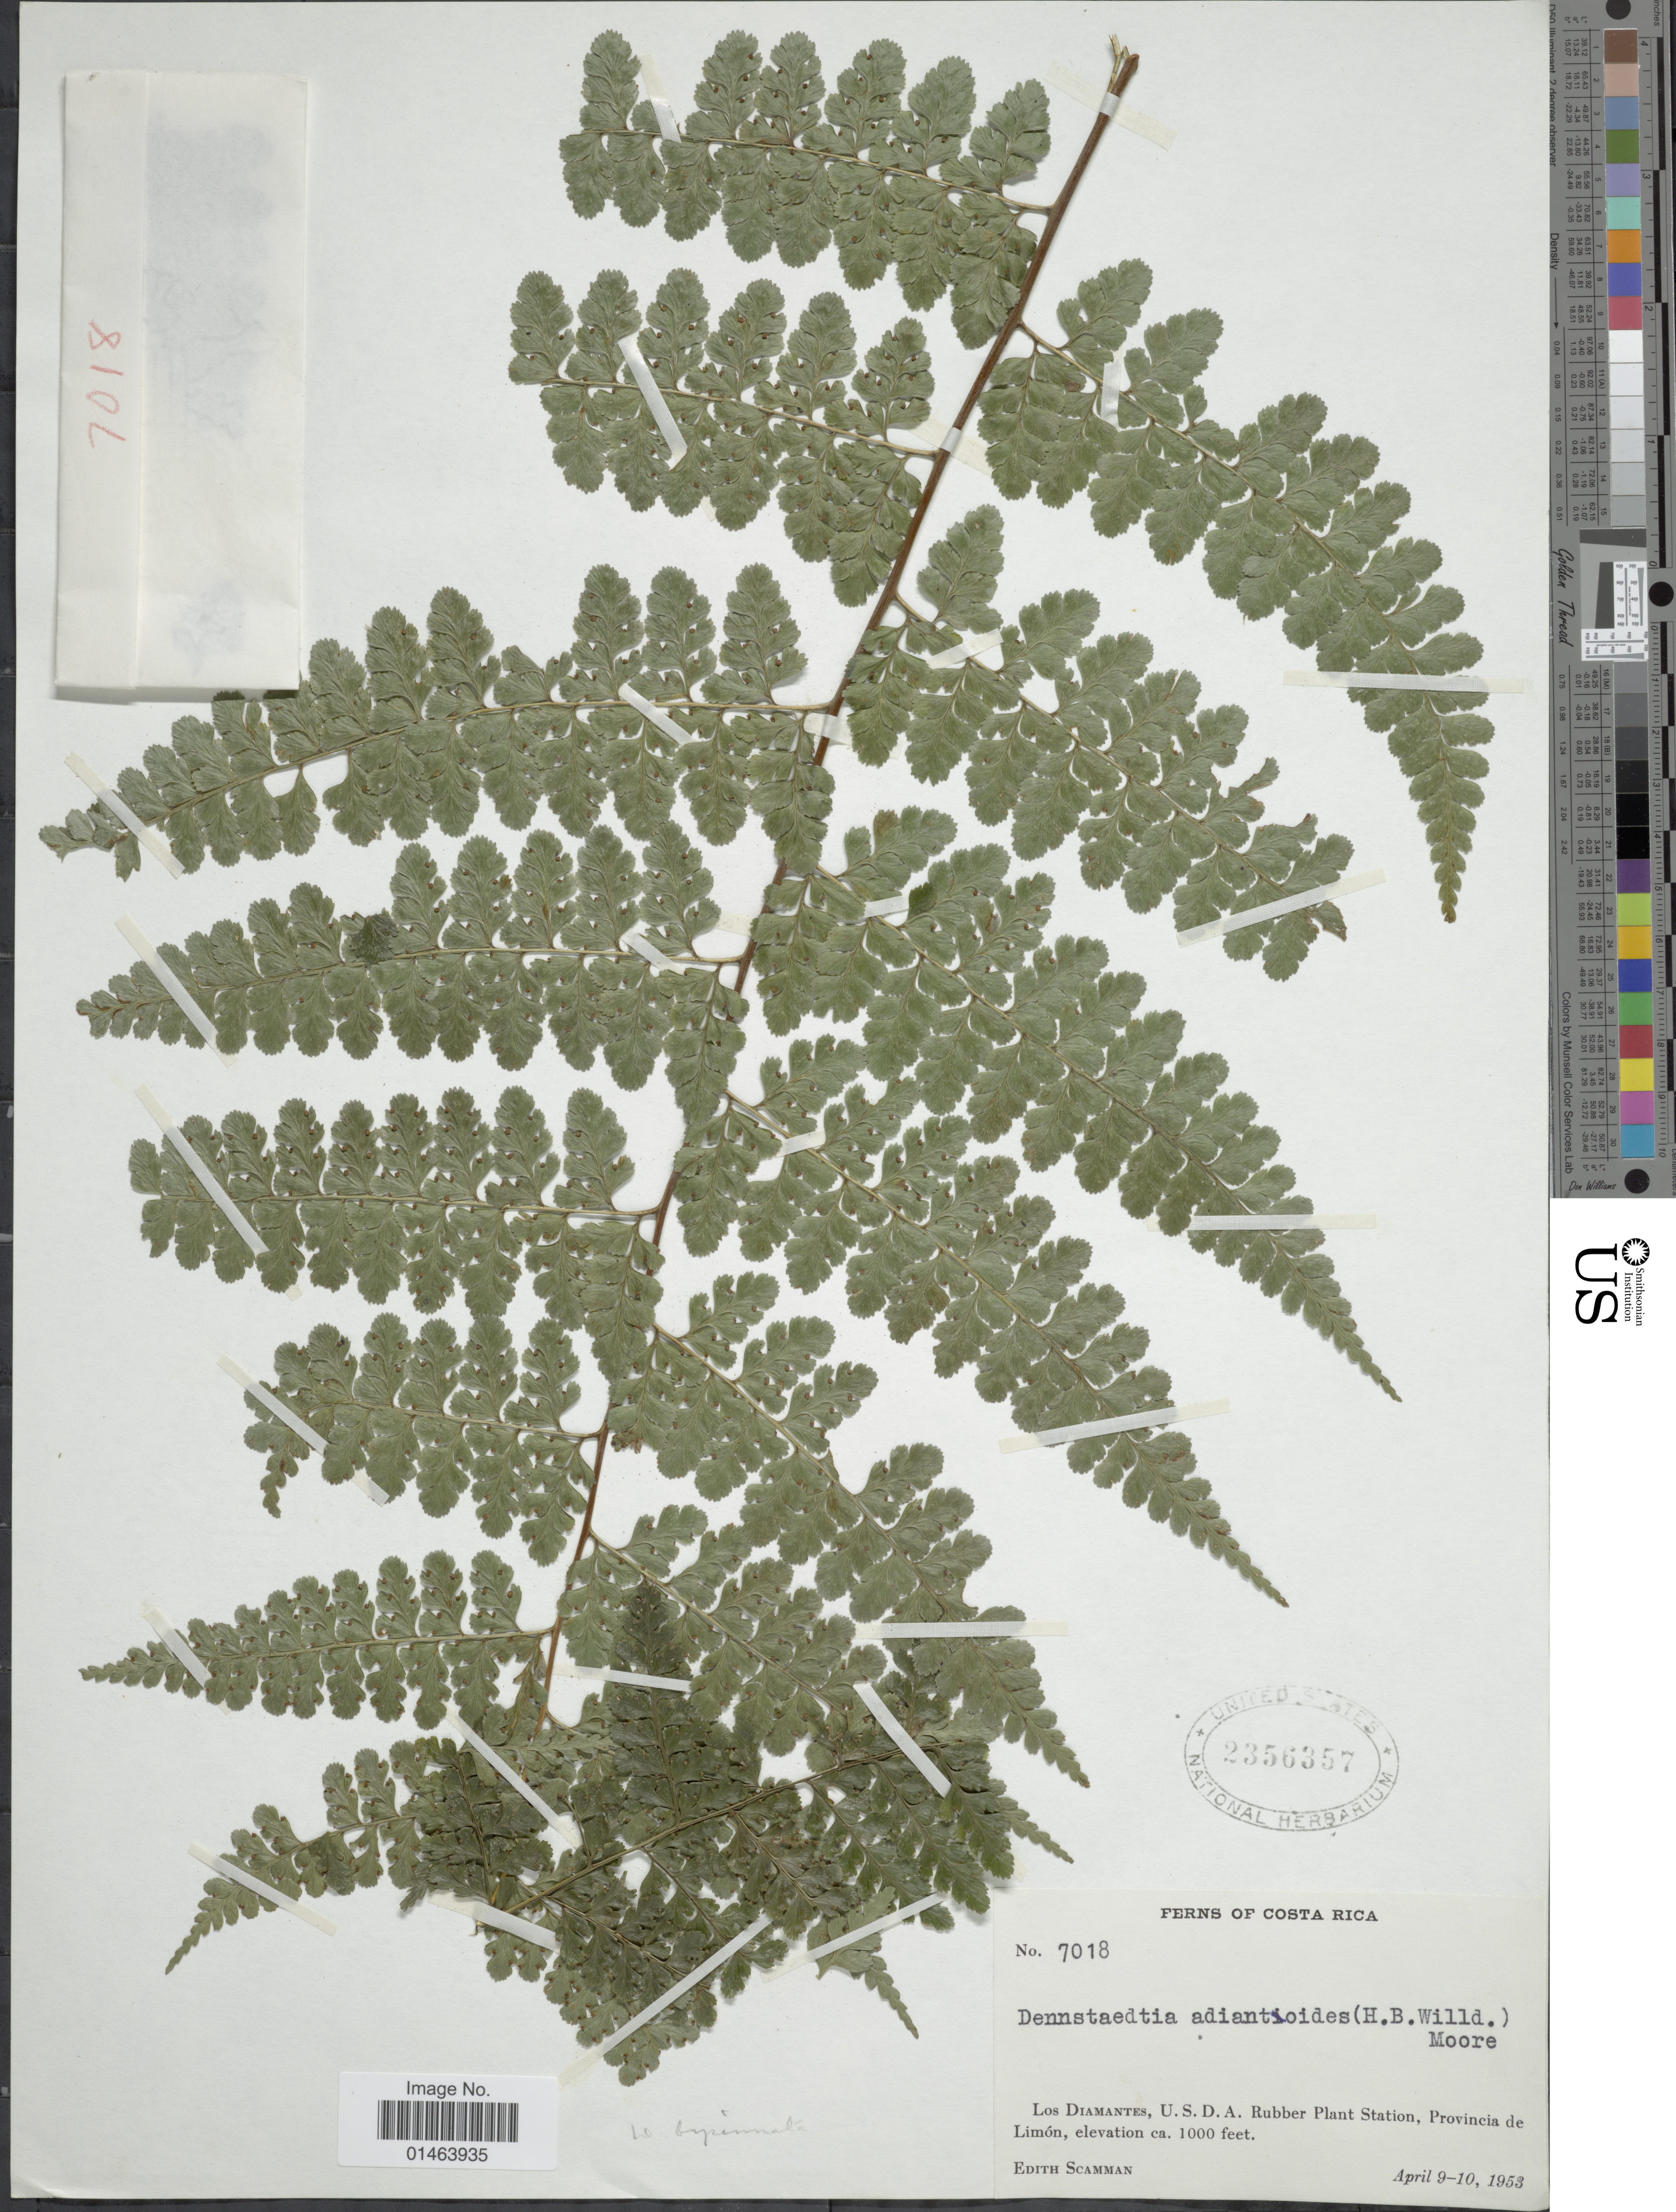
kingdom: Plantae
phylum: Tracheophyta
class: Polypodiopsida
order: Polypodiales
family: Dennstaedtiaceae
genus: Dennstaedtia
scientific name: Dennstaedtia bipinnata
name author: (Cav.) Maxon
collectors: E. Scamman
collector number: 7018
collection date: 1953-04-09/1953-04-10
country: Costa Rica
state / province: Limón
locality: Costa Rica, Los Diamantes, U.S.D.A. Rubber Plant Station.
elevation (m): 305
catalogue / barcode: US 2356357